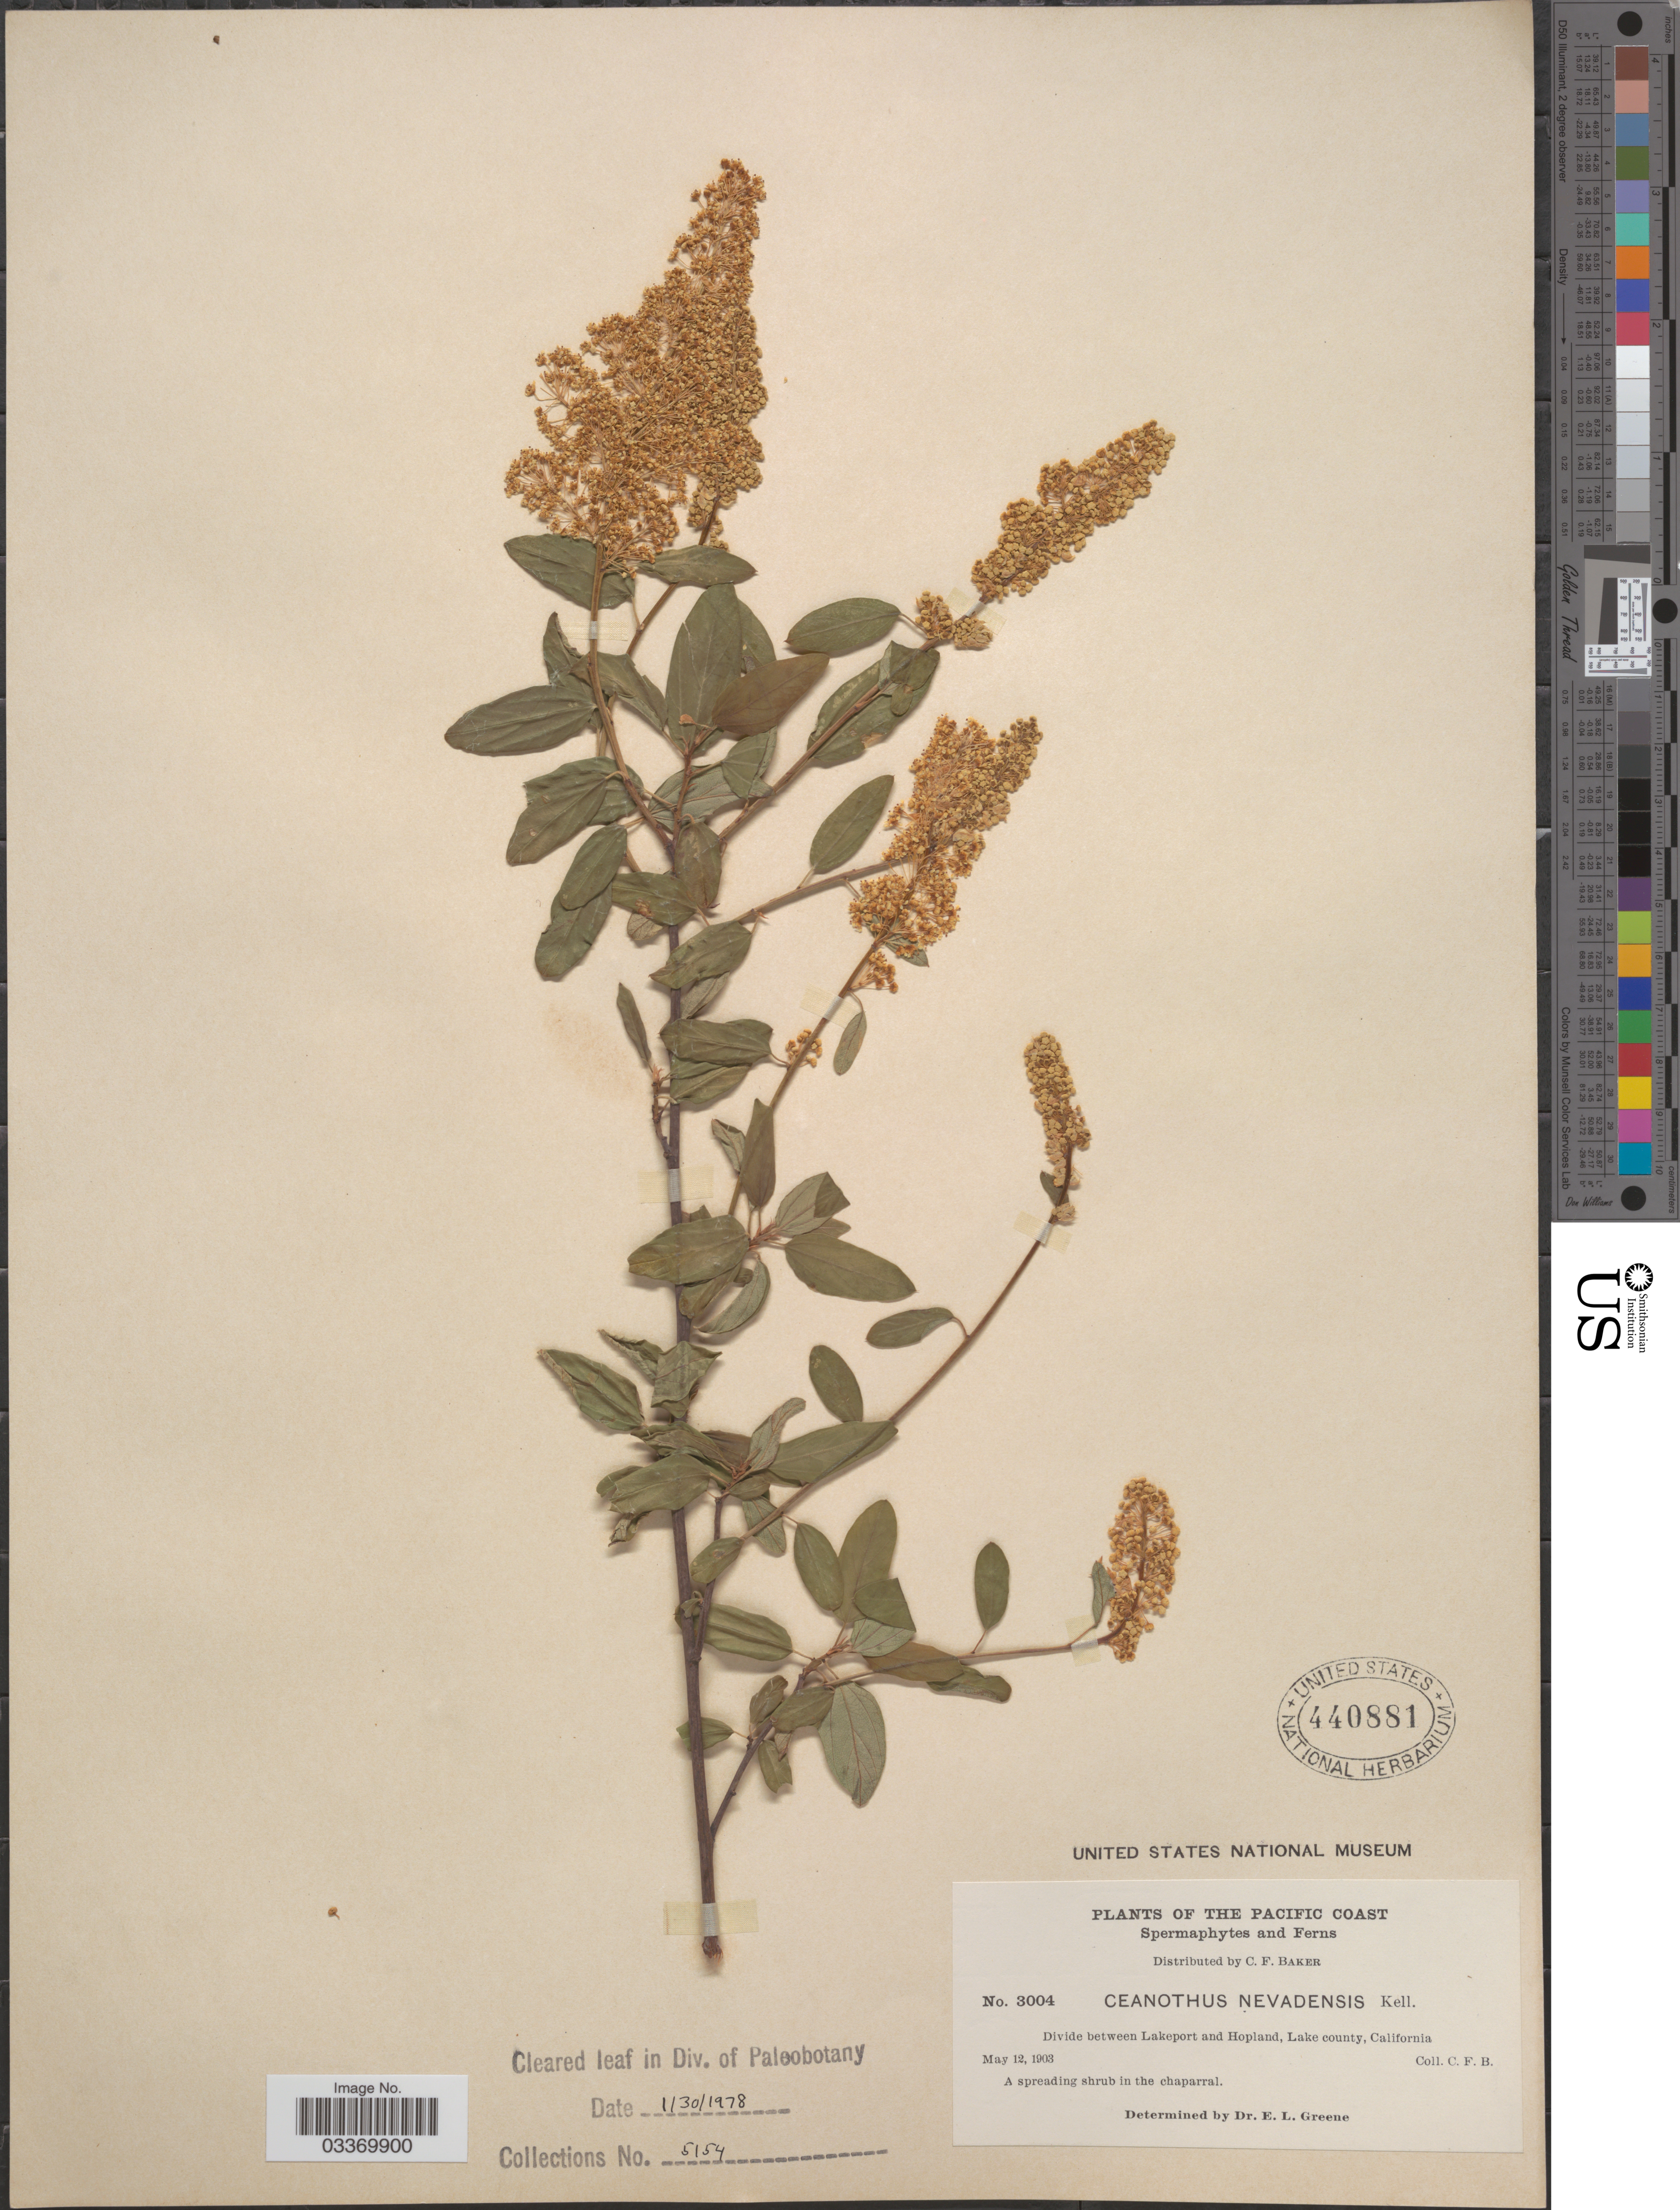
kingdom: Plantae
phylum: Tracheophyta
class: Magnoliopsida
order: Rosales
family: Rhamnaceae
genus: Ceanothus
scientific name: Ceanothus nevadensis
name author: Kellogg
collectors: C. F. Baker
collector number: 3004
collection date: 1903-05-12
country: United States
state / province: California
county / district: Lake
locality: The Pacific Coast. Divide between Lakeport and Hopland, Lake county.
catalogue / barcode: US 440881